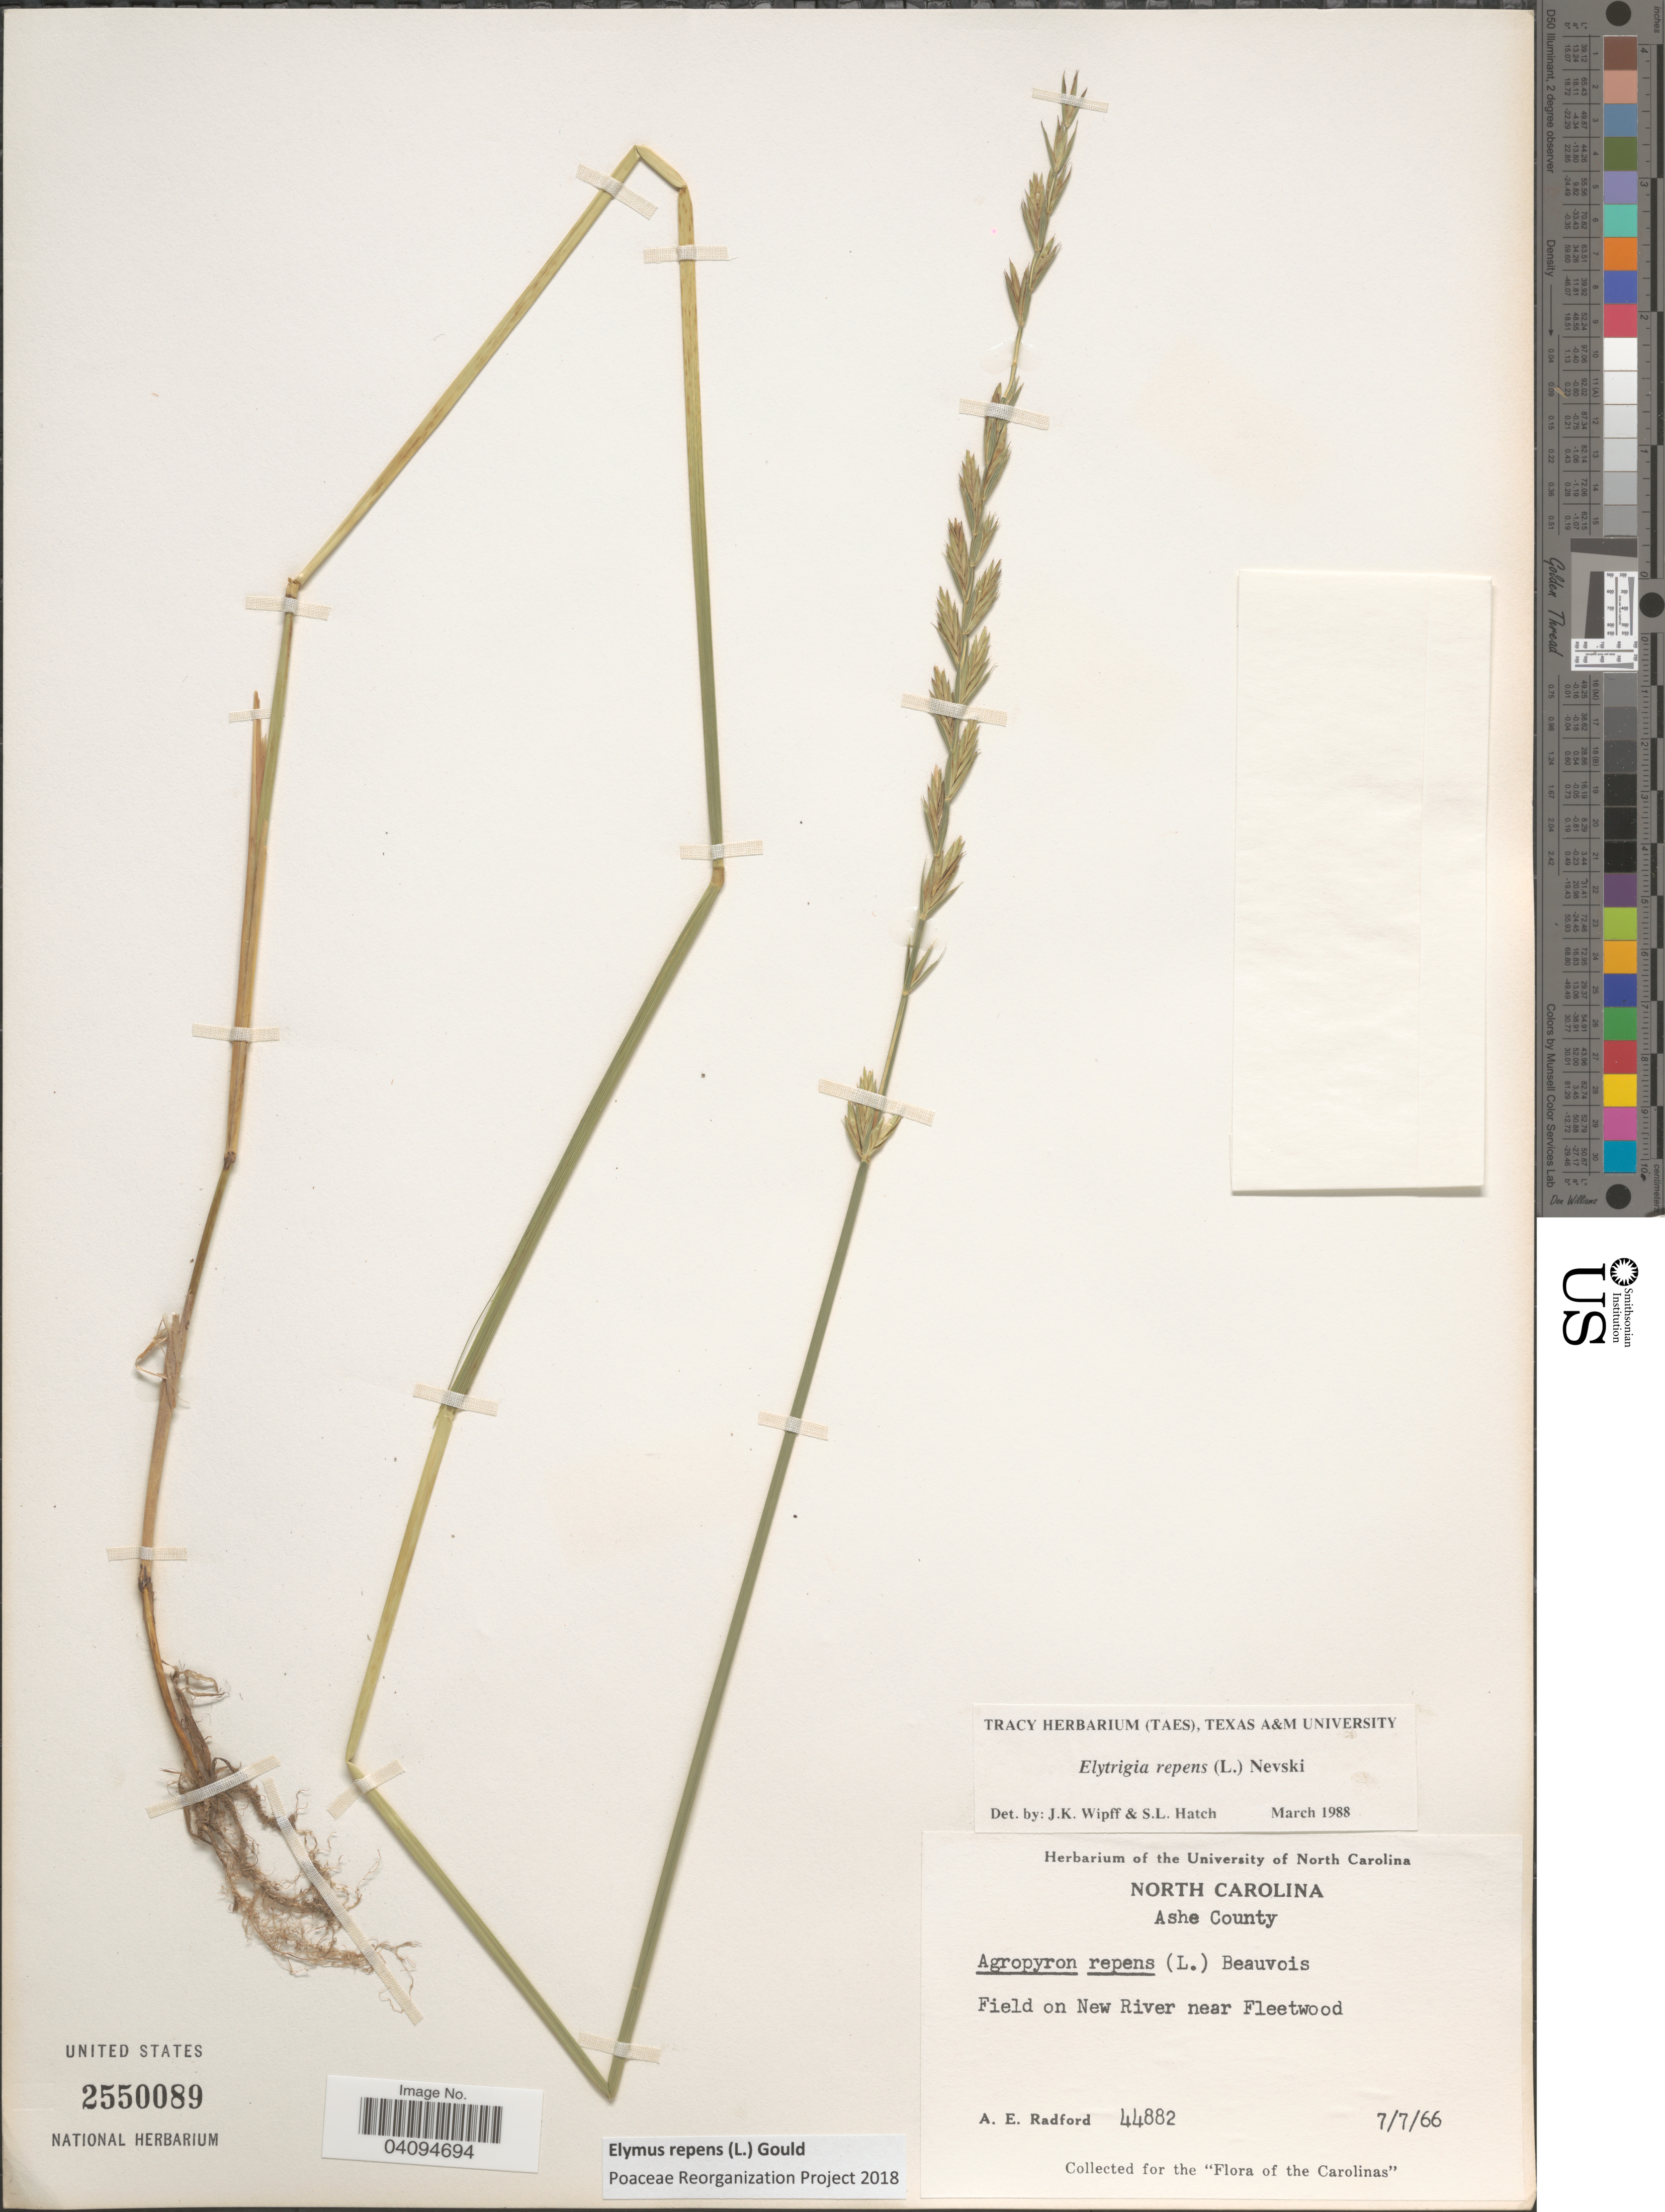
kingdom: Plantae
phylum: Tracheophyta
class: Liliopsida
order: Poales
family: Poaceae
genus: Elymus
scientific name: Elymus repens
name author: (L.) Gould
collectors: A. E. Radford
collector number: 44882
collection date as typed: Transcribed d/m/y: 7/7/66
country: United States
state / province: North Carolina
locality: Ashe County. Field on New River near Fleetwood. Carolinas.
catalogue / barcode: US 2550089